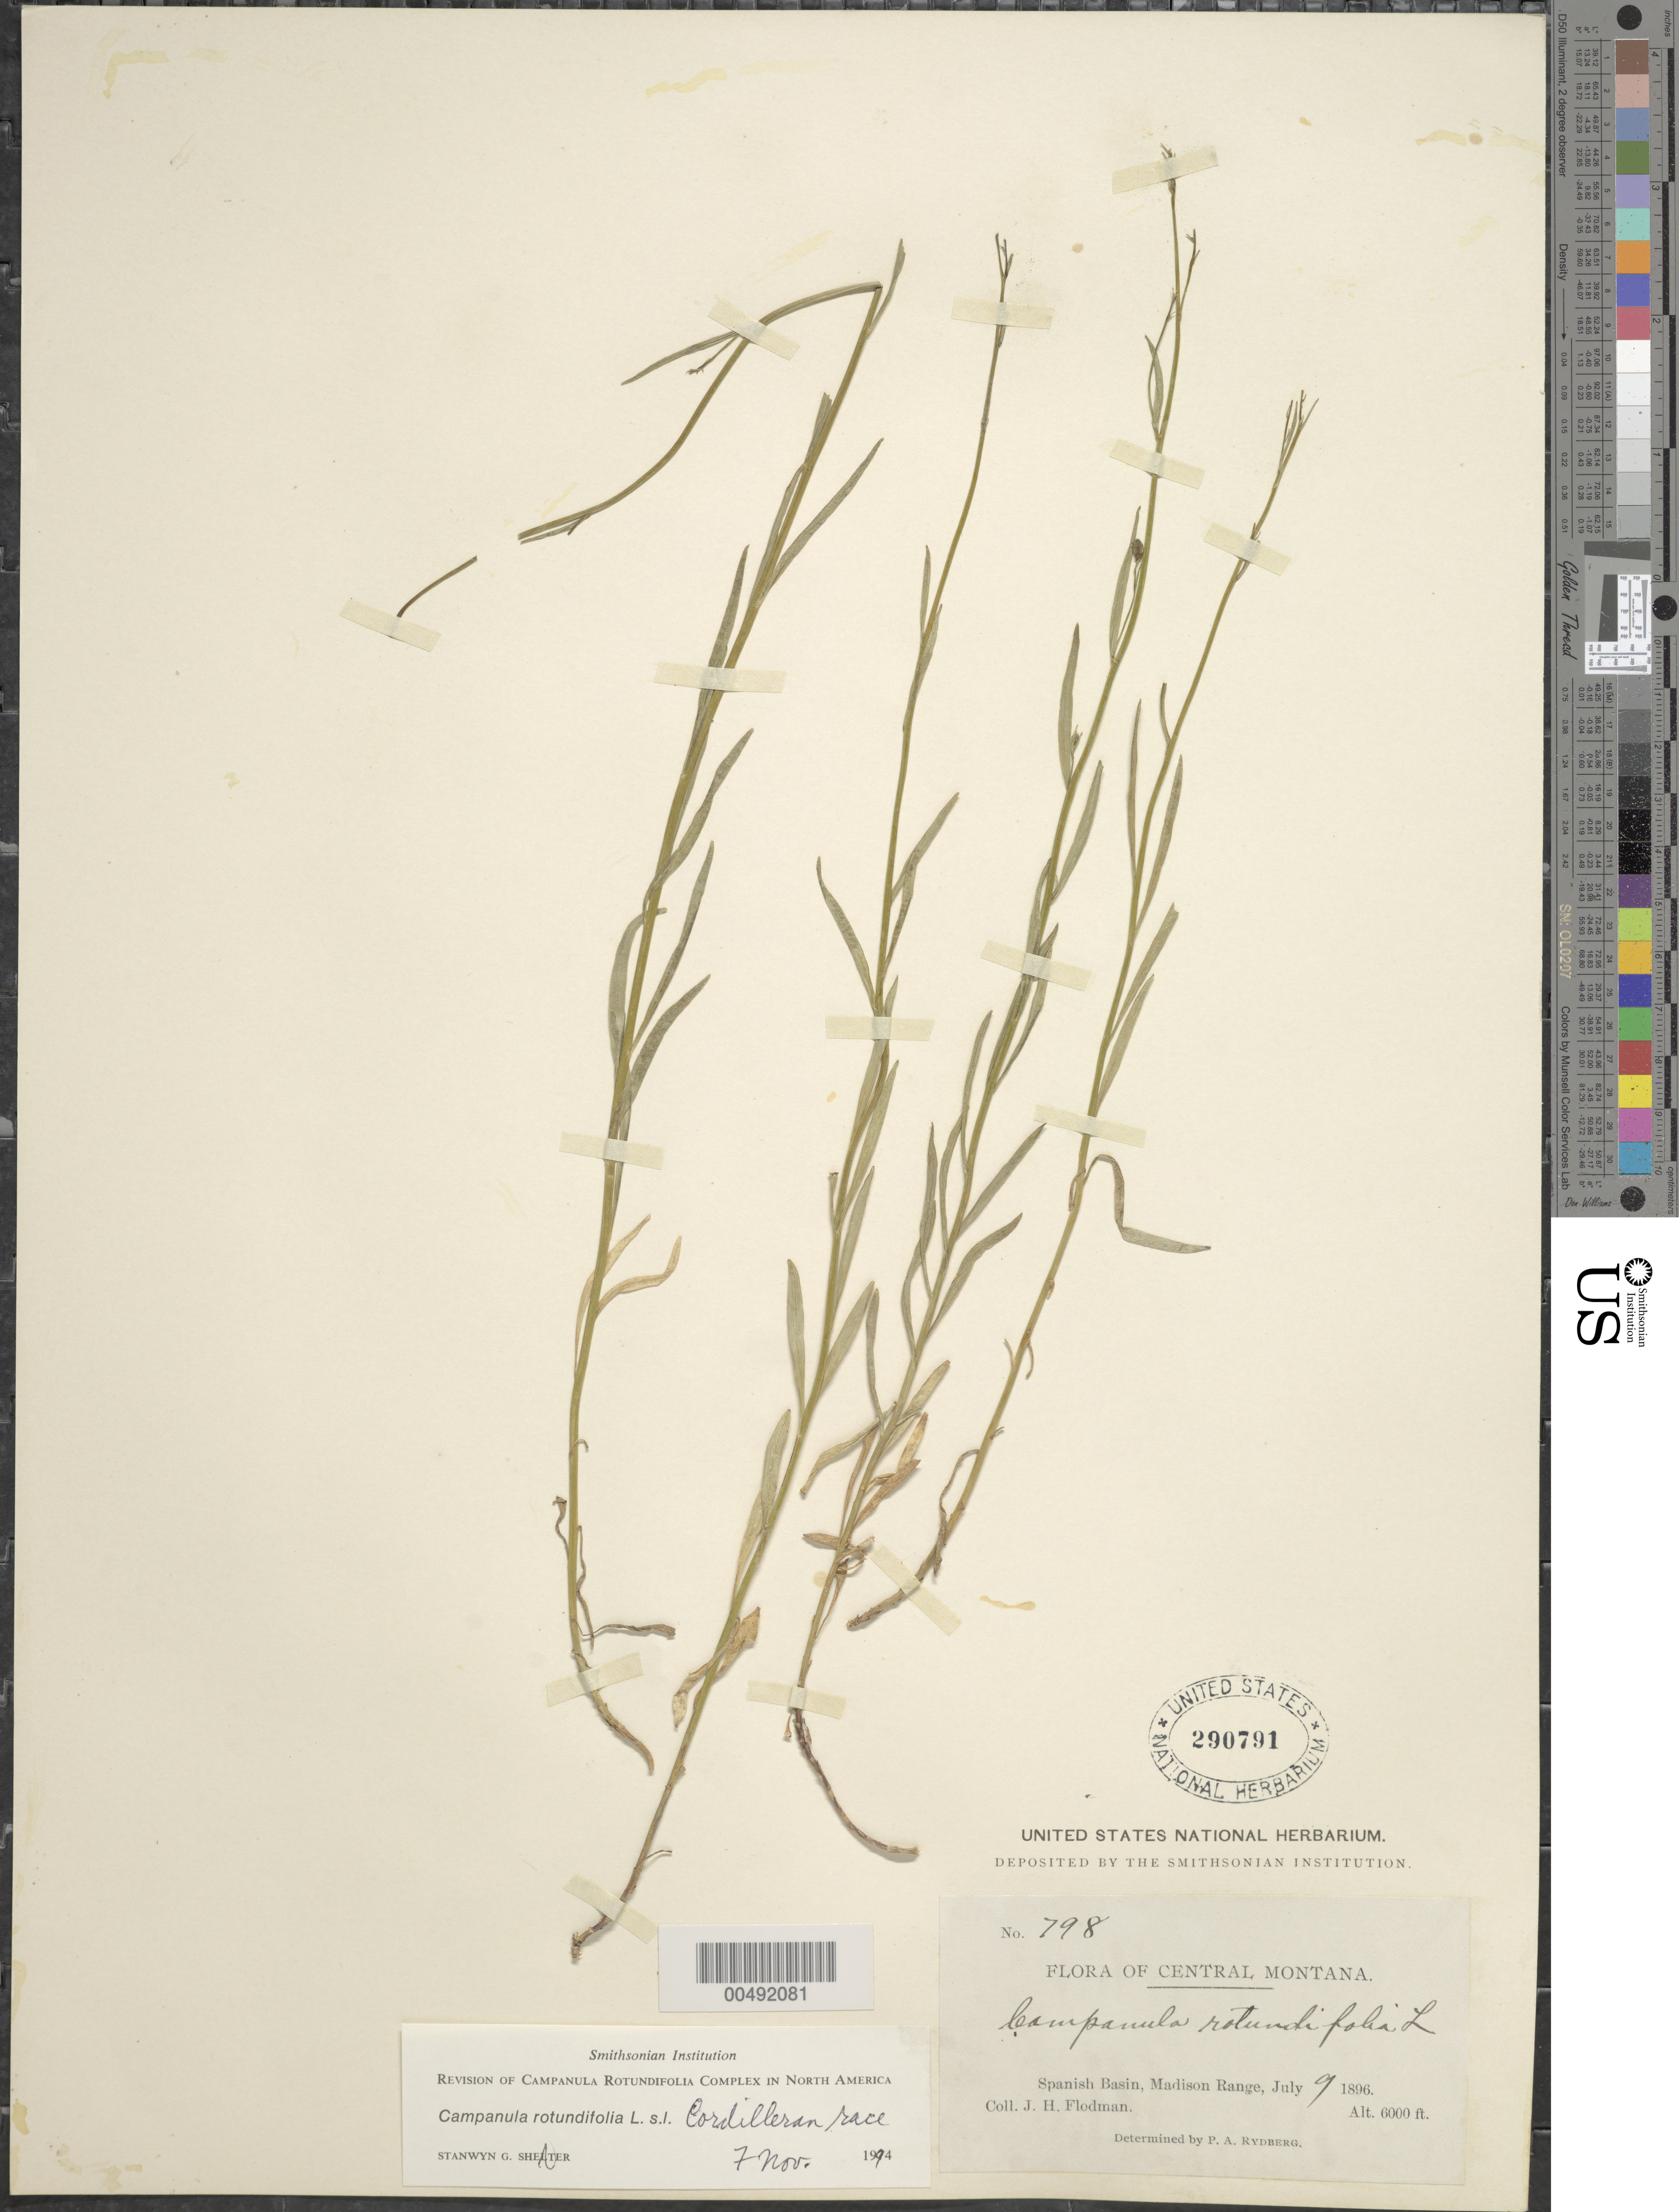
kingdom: Plantae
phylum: Tracheophyta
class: Magnoliopsida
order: Asterales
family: Campanulaceae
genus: Campanula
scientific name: Campanula rotundifolia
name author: L.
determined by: Rydberg, P. A.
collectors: J. Flodman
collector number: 798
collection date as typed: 09 Jul 1896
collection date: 1896-07-09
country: United States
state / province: Montana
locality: Spanish Basin, Madison Range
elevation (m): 1829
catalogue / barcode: US 290791